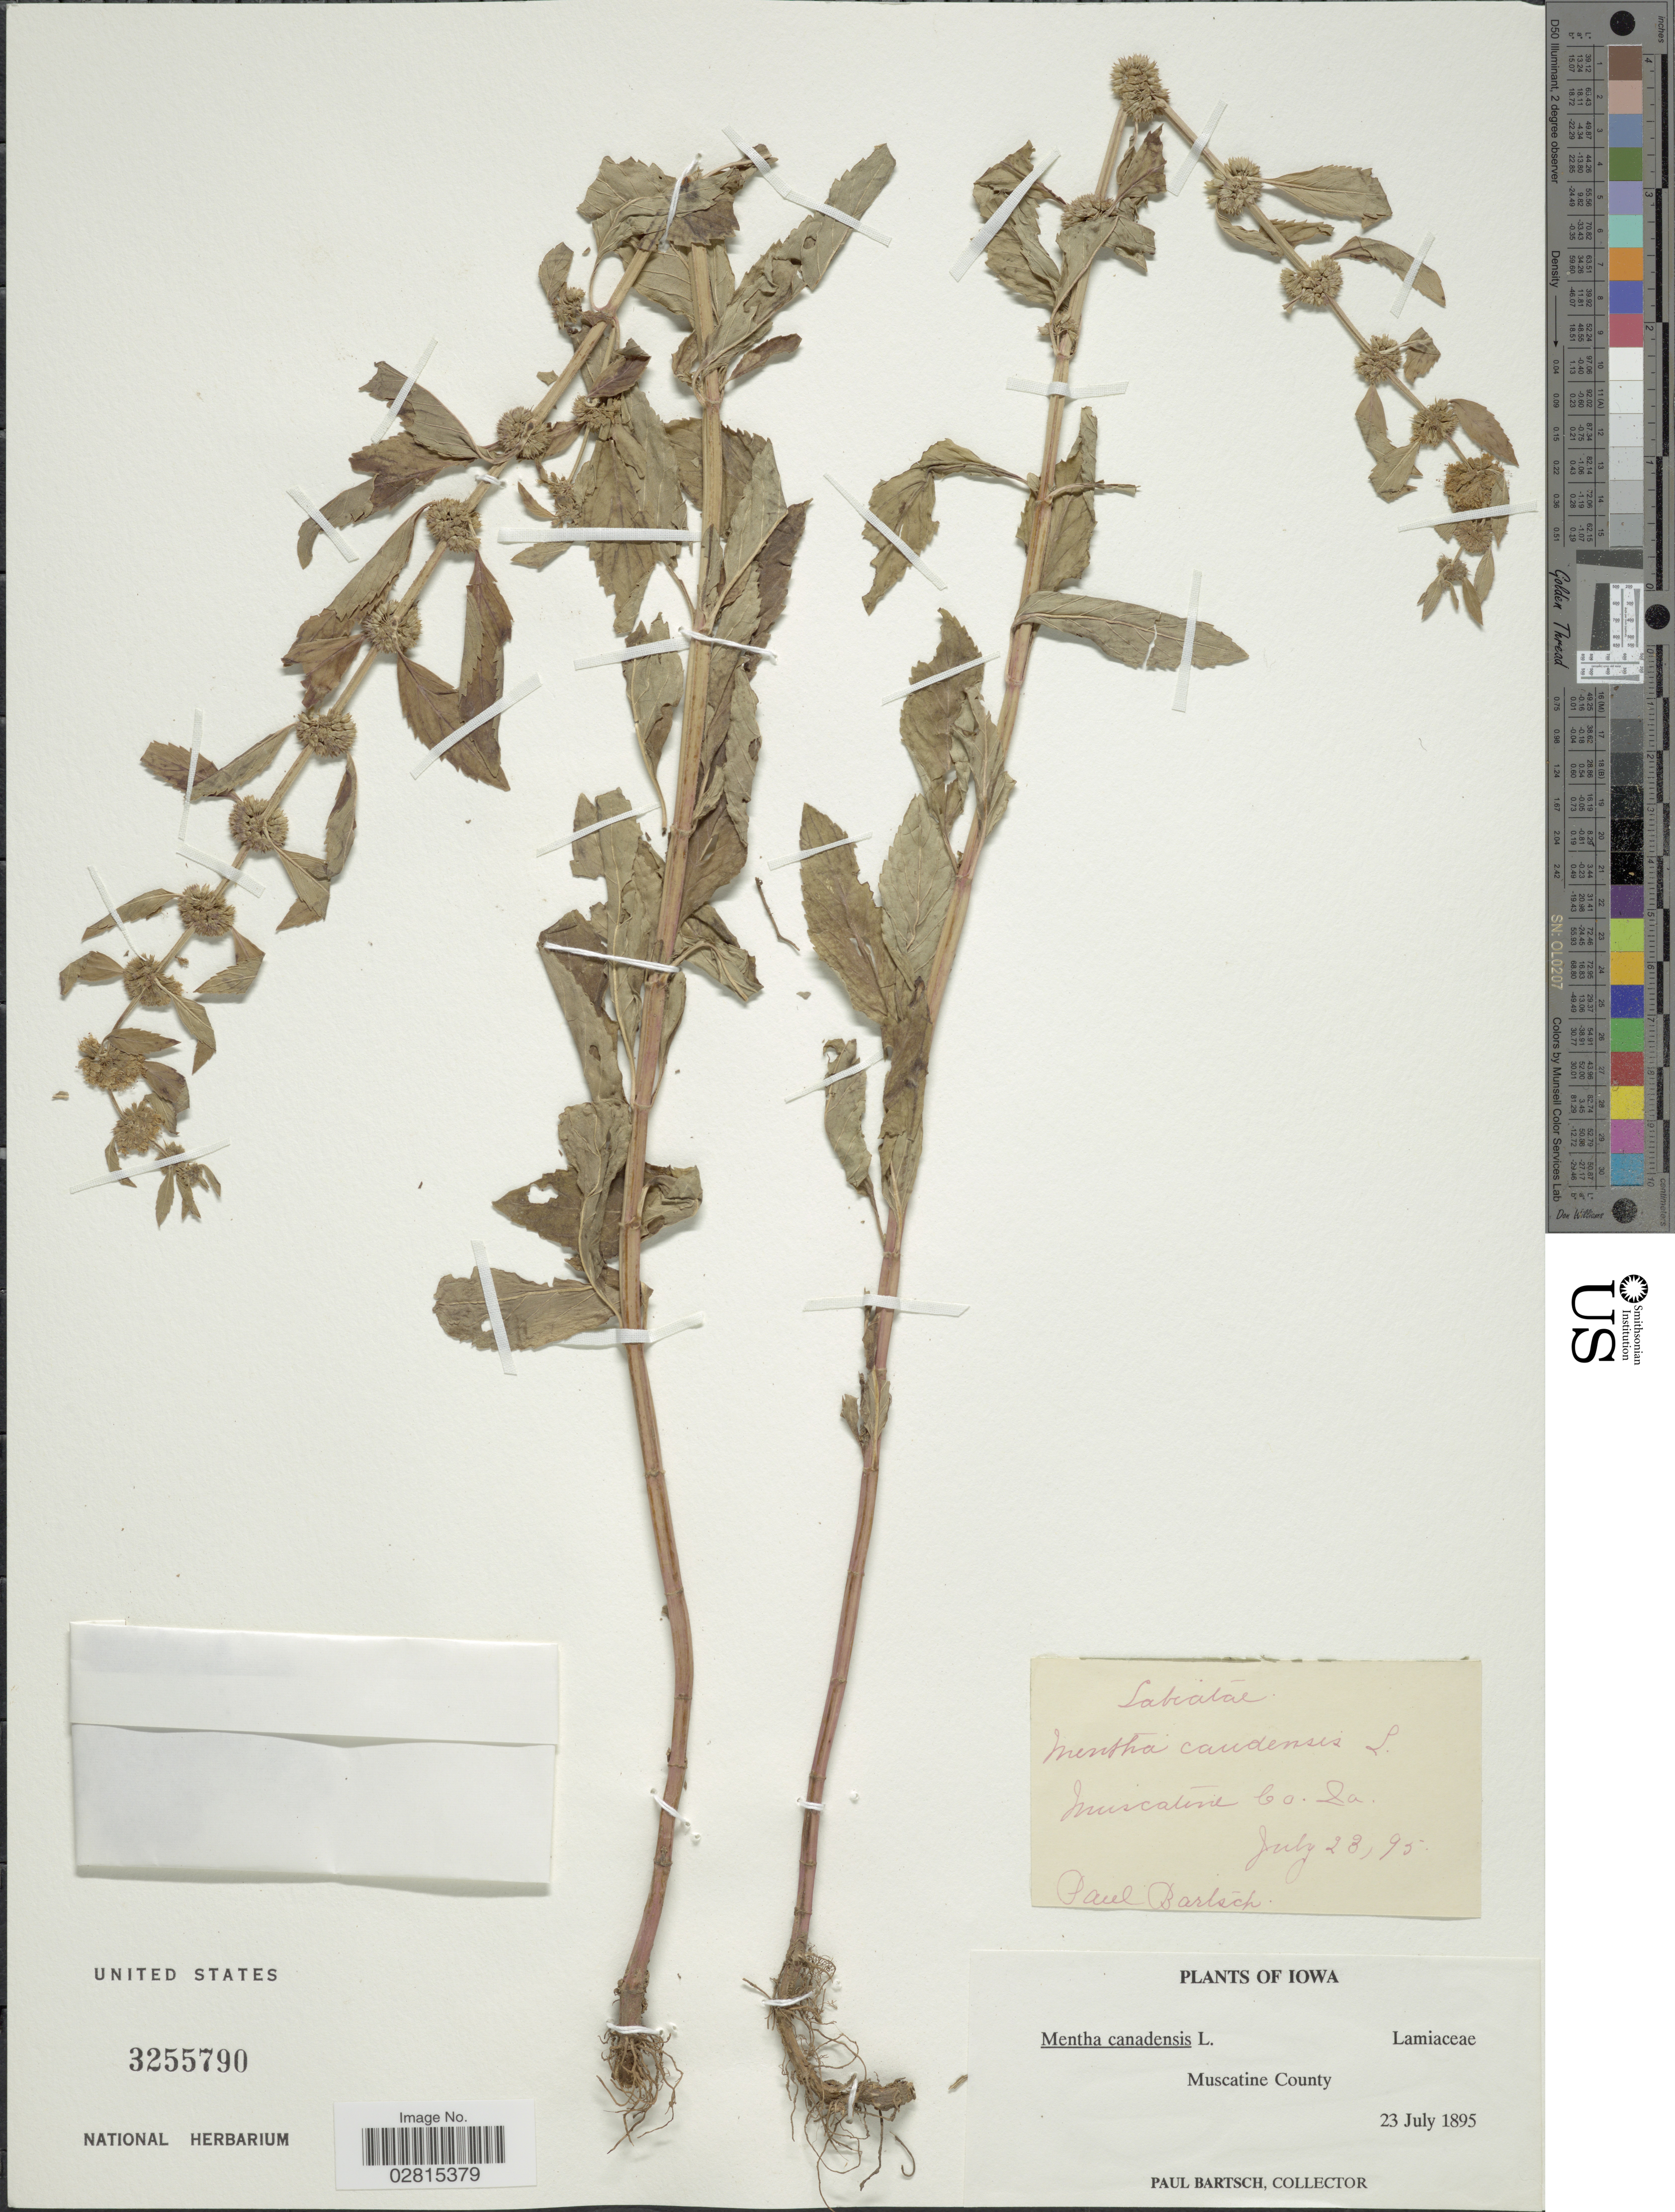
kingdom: Plantae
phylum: Tracheophyta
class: Magnoliopsida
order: Lamiales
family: Lamiaceae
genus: Mentha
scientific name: Mentha canadensis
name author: L.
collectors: P. Bartsch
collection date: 1895-07-23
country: United States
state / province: Iowa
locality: Muscatine County.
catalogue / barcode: US 3255790